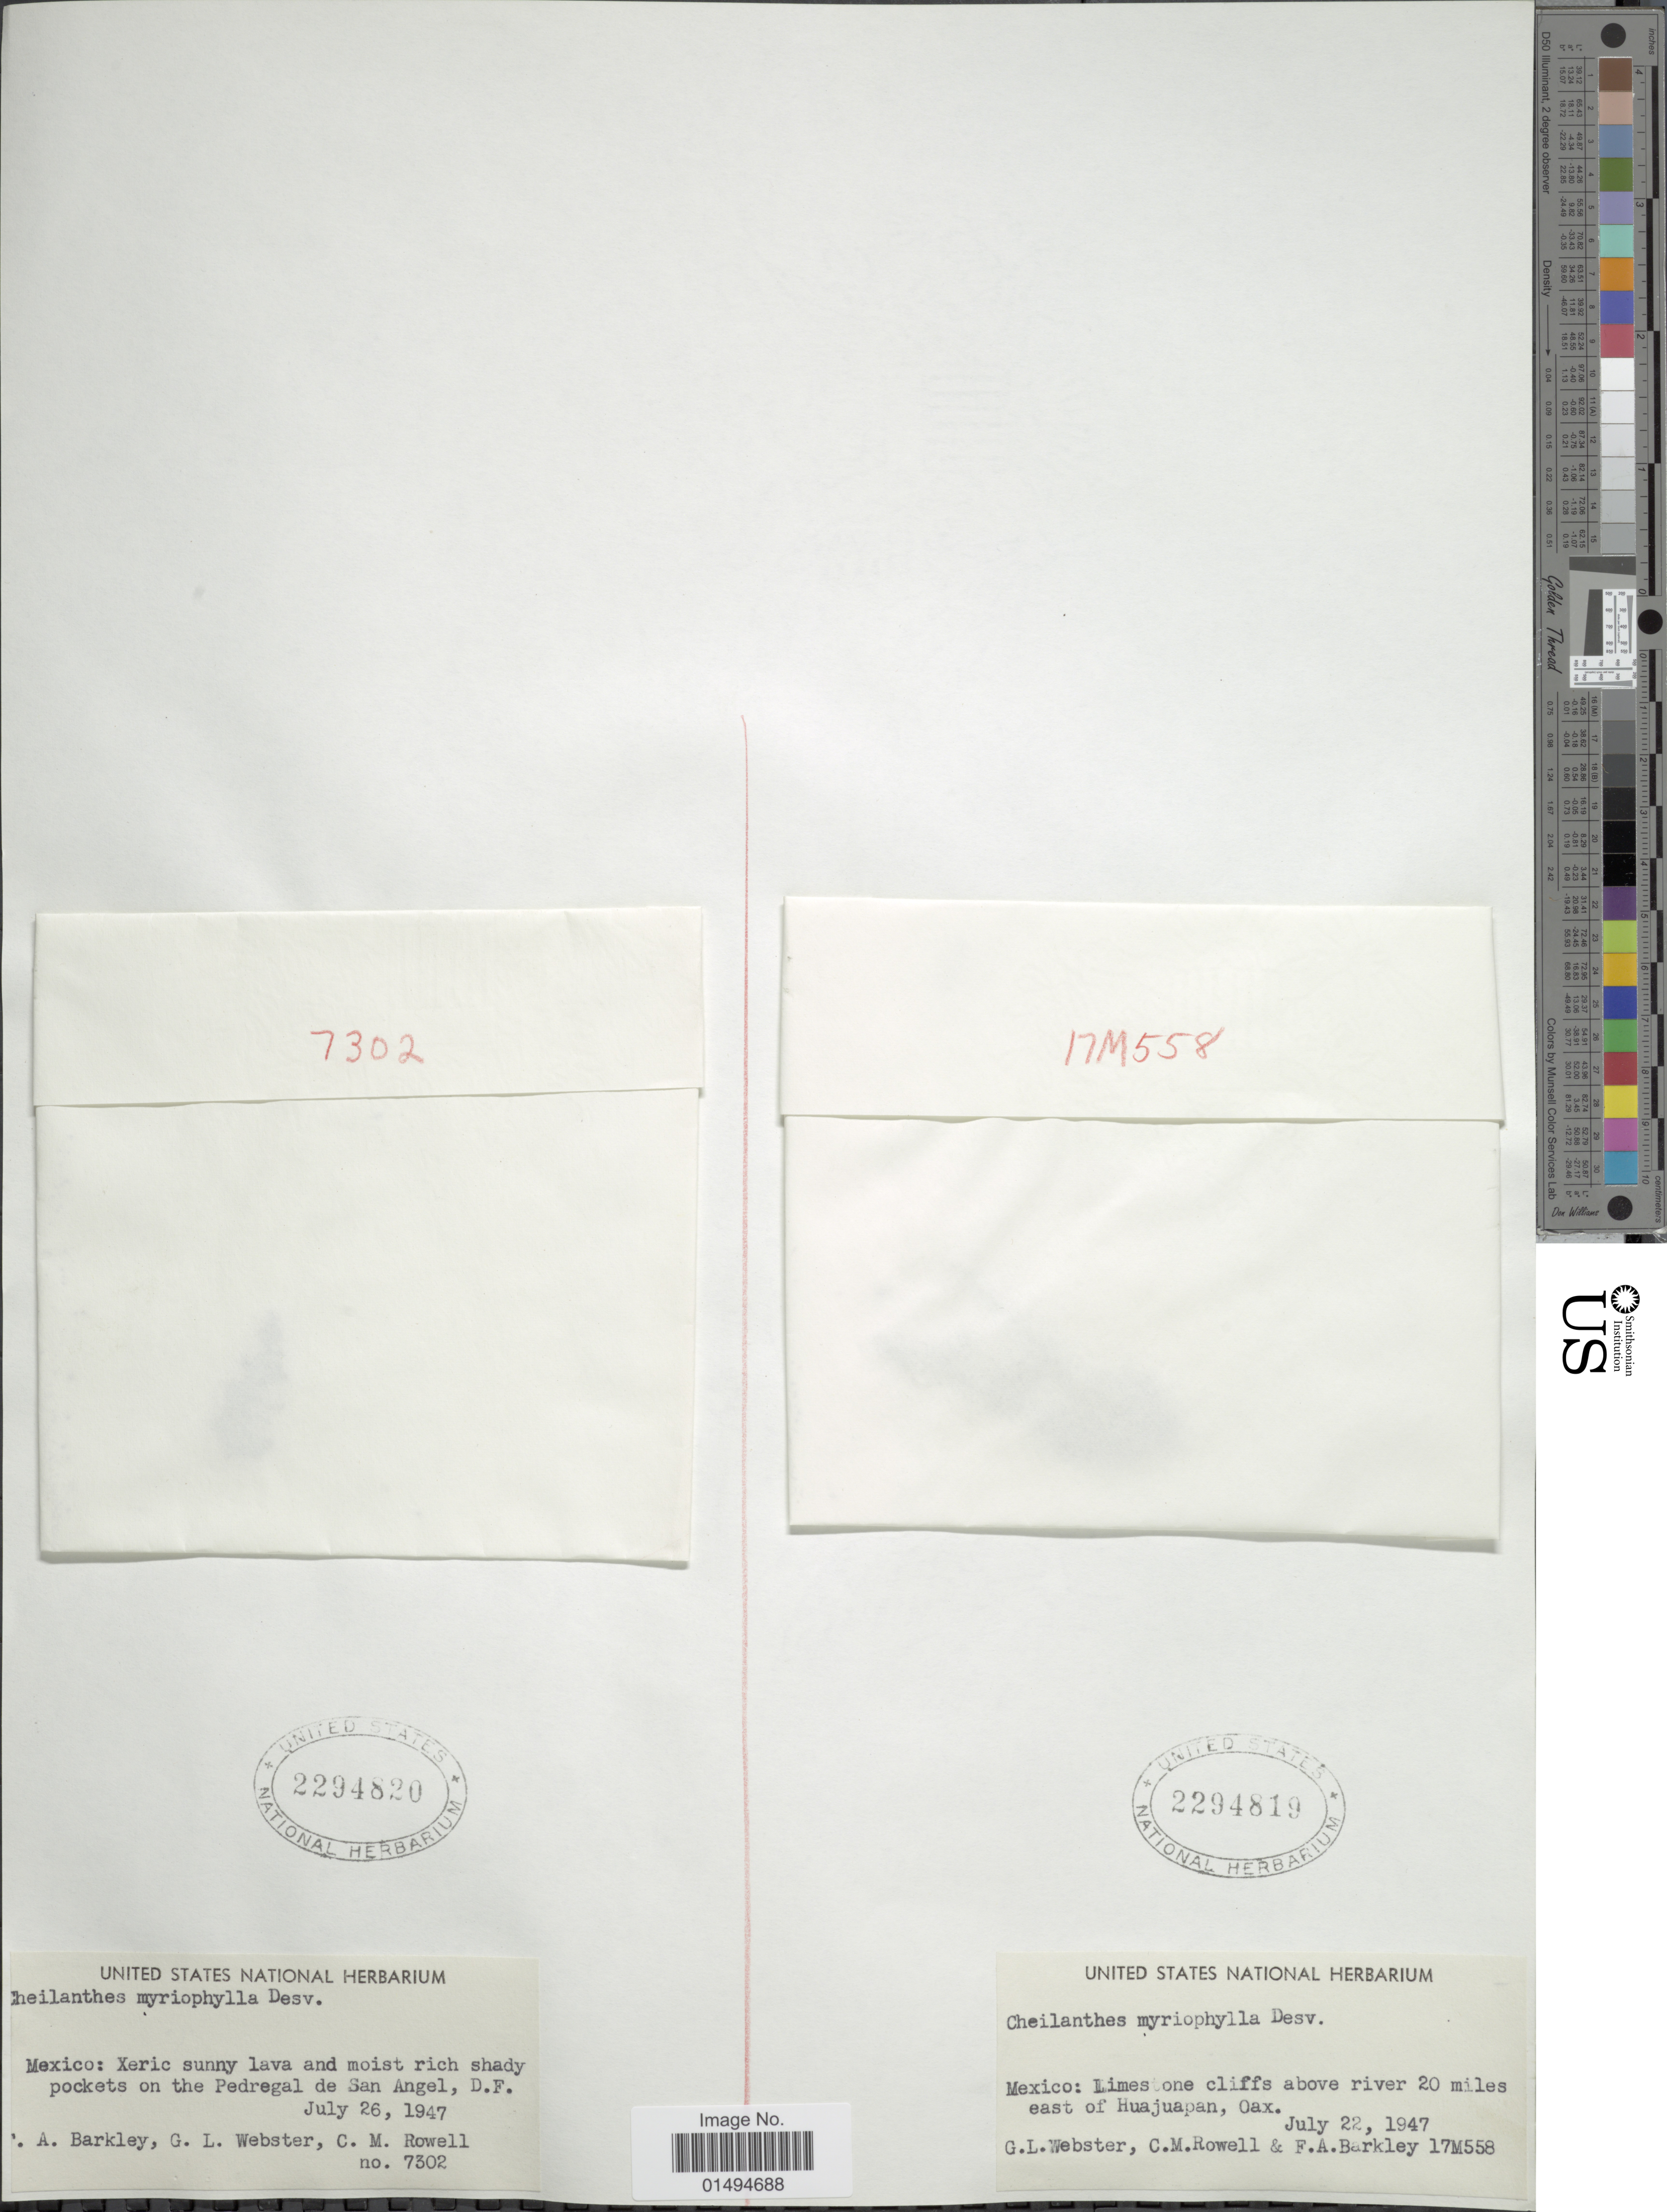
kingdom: Plantae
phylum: Tracheophyta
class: Polypodiopsida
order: Polypodiales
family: Pteridaceae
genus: Myriopteris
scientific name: Myriopteris myriophylla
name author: (Desv.) J. Sm.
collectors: F. A. Barkley, G. L. Webster & C. M. Rowell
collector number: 7302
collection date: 1947-07-26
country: Mexico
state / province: Distrito Federal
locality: Xeric sunny lava and moist rich shady pockets on the Pedregal de San Angel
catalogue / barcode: US 2294820